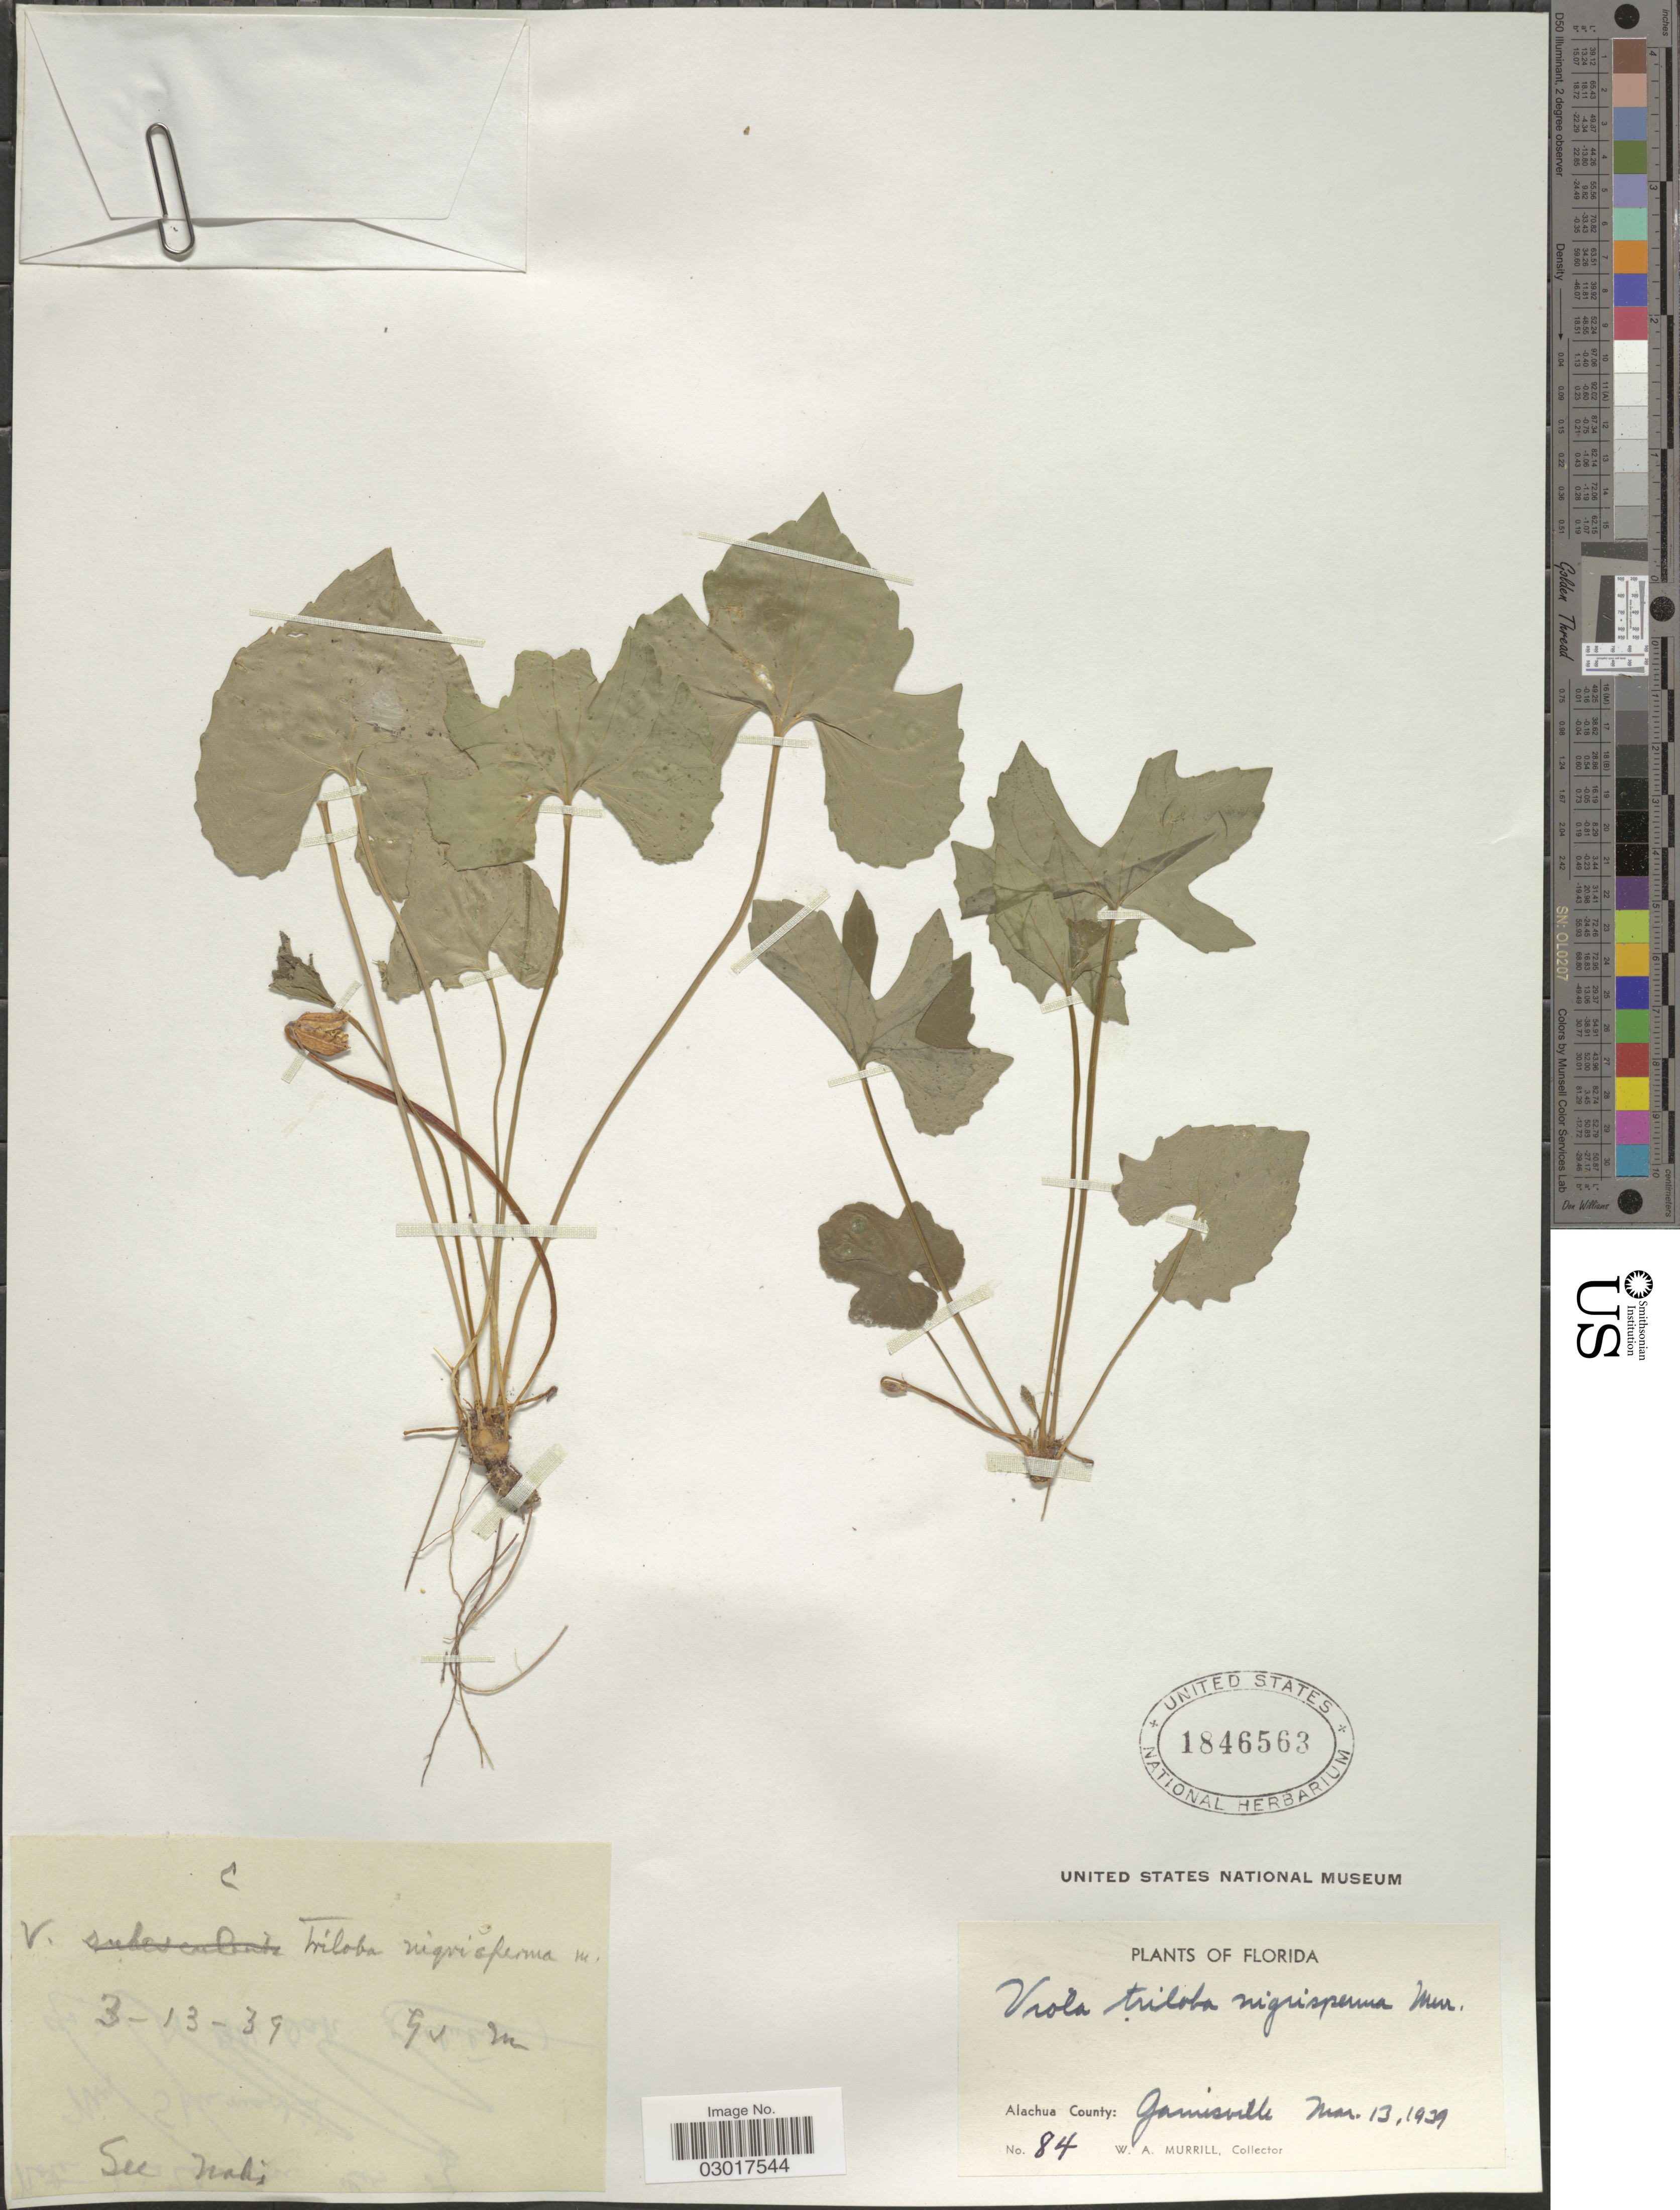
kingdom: Plantae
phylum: Tracheophyta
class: Magnoliopsida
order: Malpighiales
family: Violaceae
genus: Viola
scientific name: Viola triloba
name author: Schwein.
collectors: W. A. Murrill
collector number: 84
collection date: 1939-03-13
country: United States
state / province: Florida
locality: Alachua County: Gainesville.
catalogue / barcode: US 1846563